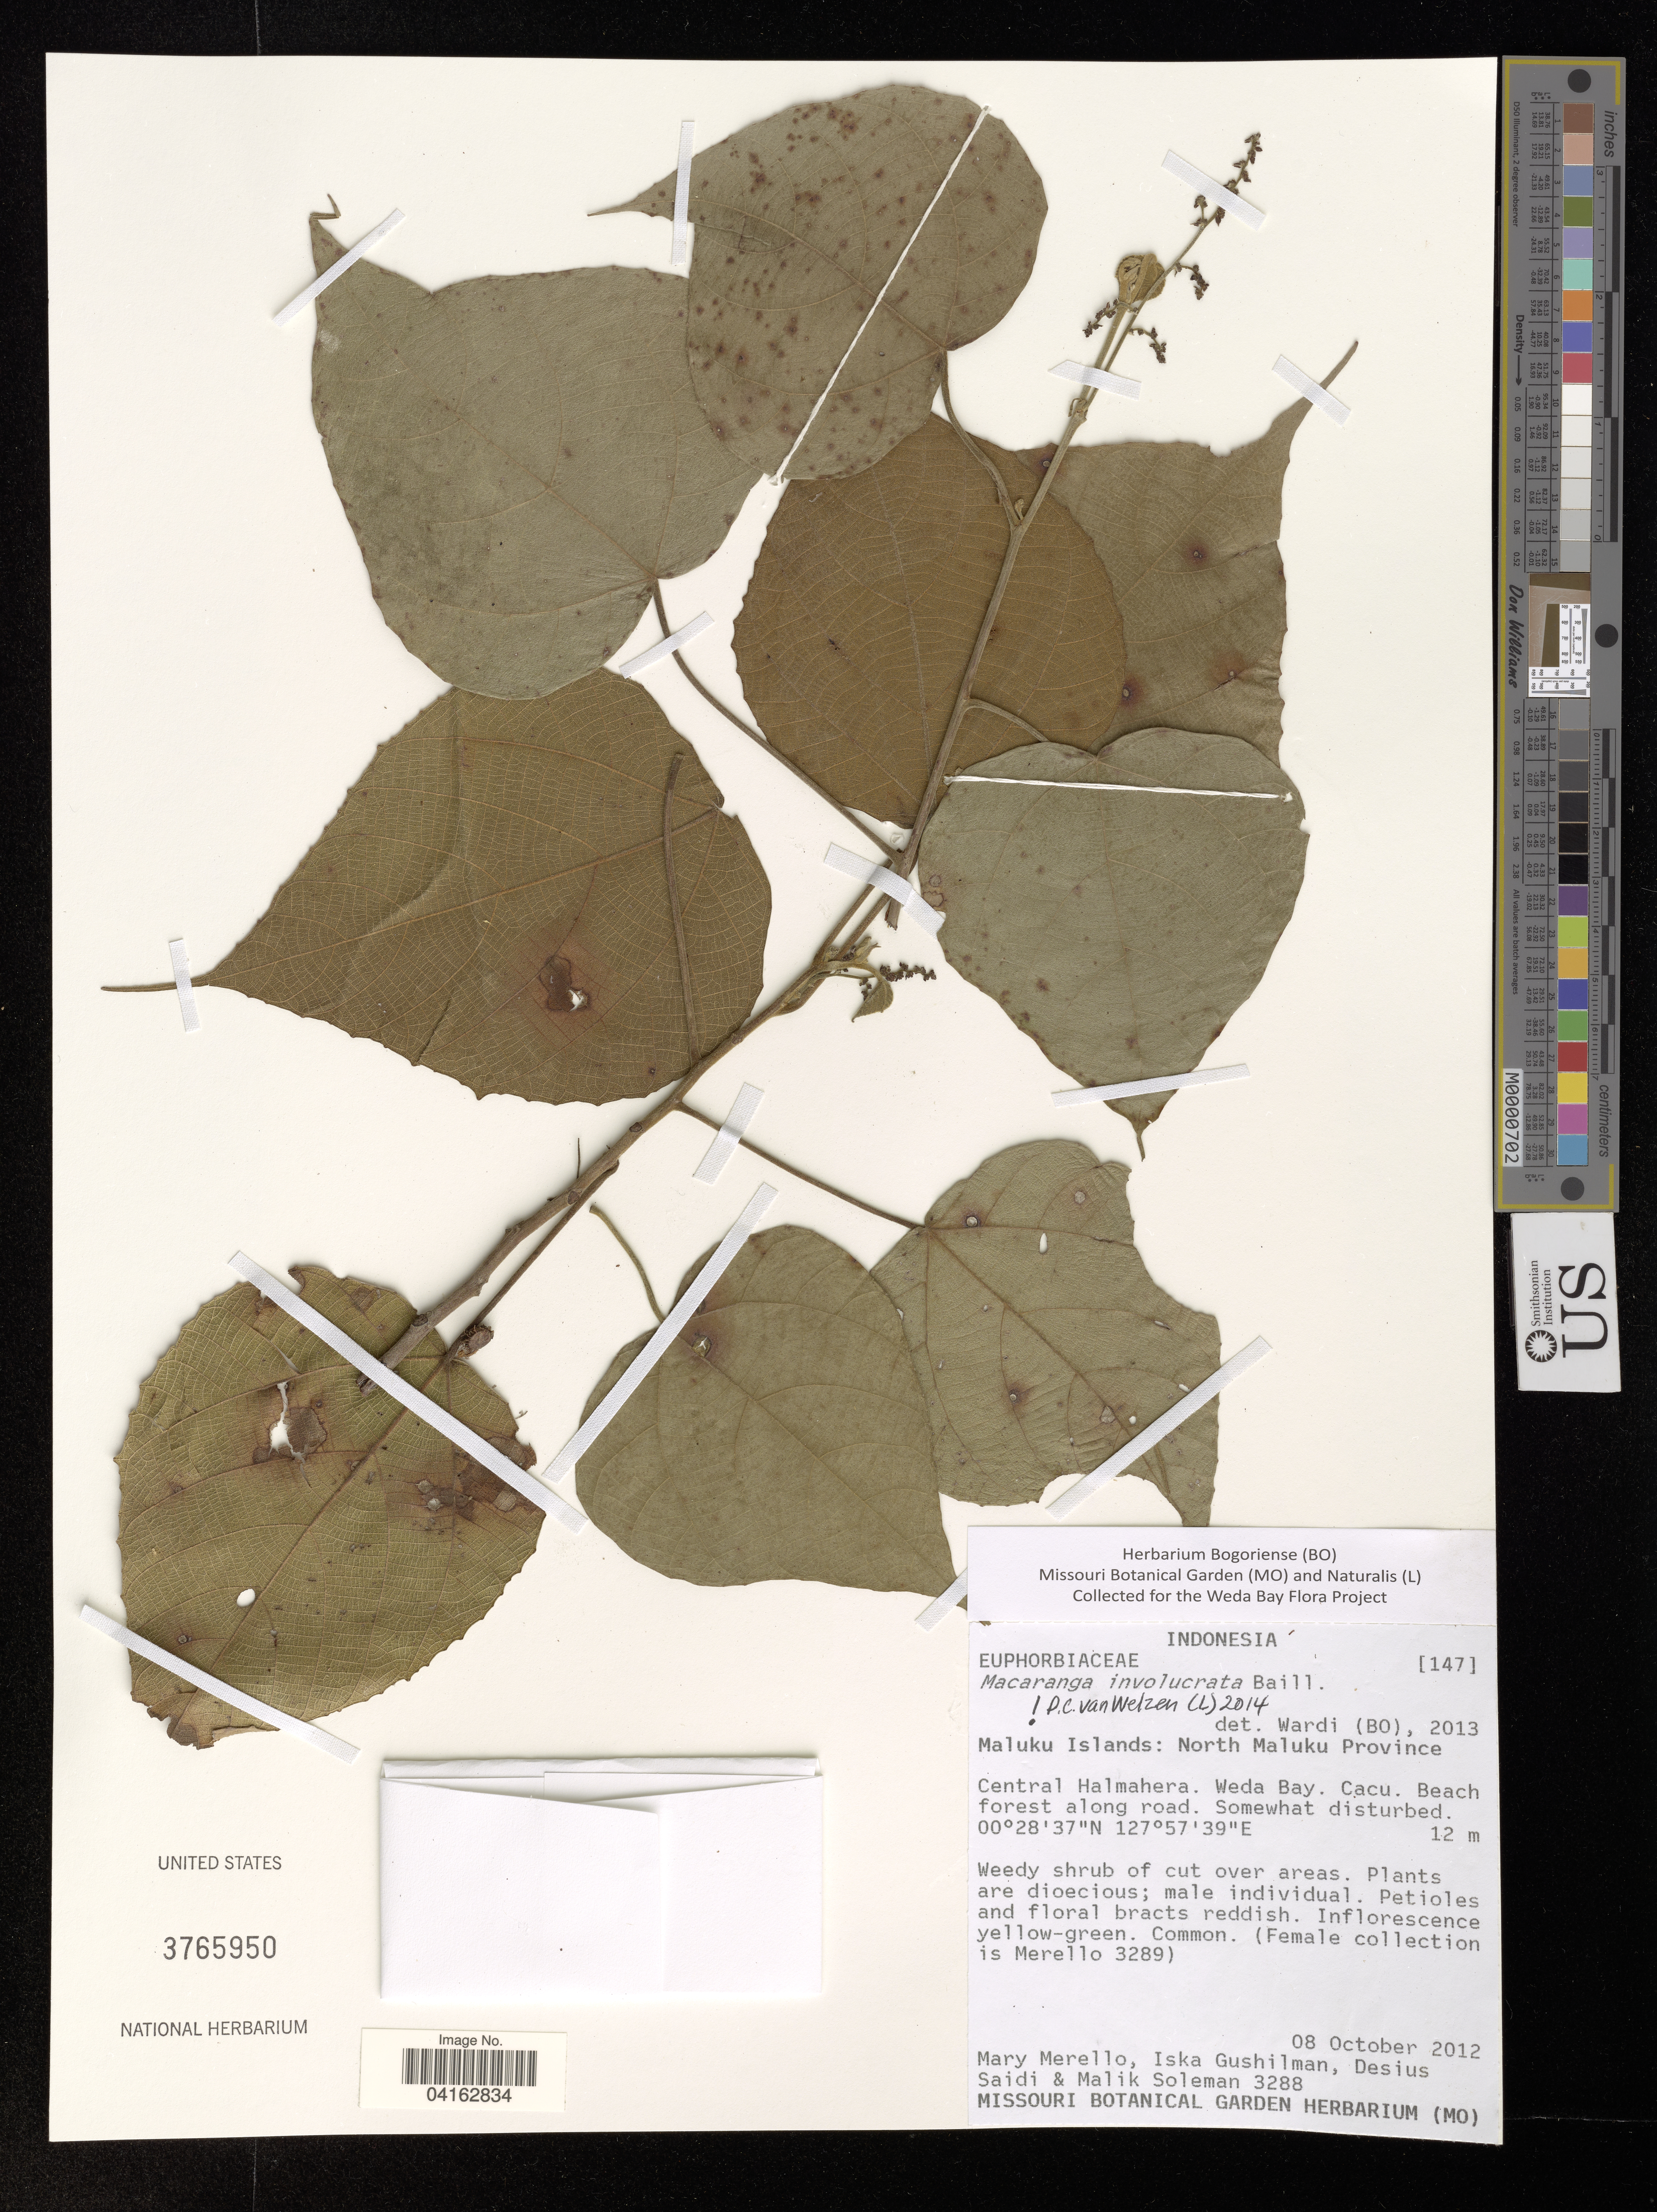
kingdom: Plantae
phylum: Tracheophyta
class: Magnoliopsida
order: Malpighiales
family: Euphorbiaceae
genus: Macaranga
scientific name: Macaranga involucrata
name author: (Roxb.) Baill.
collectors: M. Merello, I. Gushilman, D. Saidi & S. Mahroji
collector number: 3288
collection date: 2012-10-08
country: Indonesia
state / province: Maluku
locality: Maluku Islands: North Maluku Province. Central Halmahera. Weda Bay. Cacu. Beach forest along road.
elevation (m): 12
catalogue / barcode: US 3765950